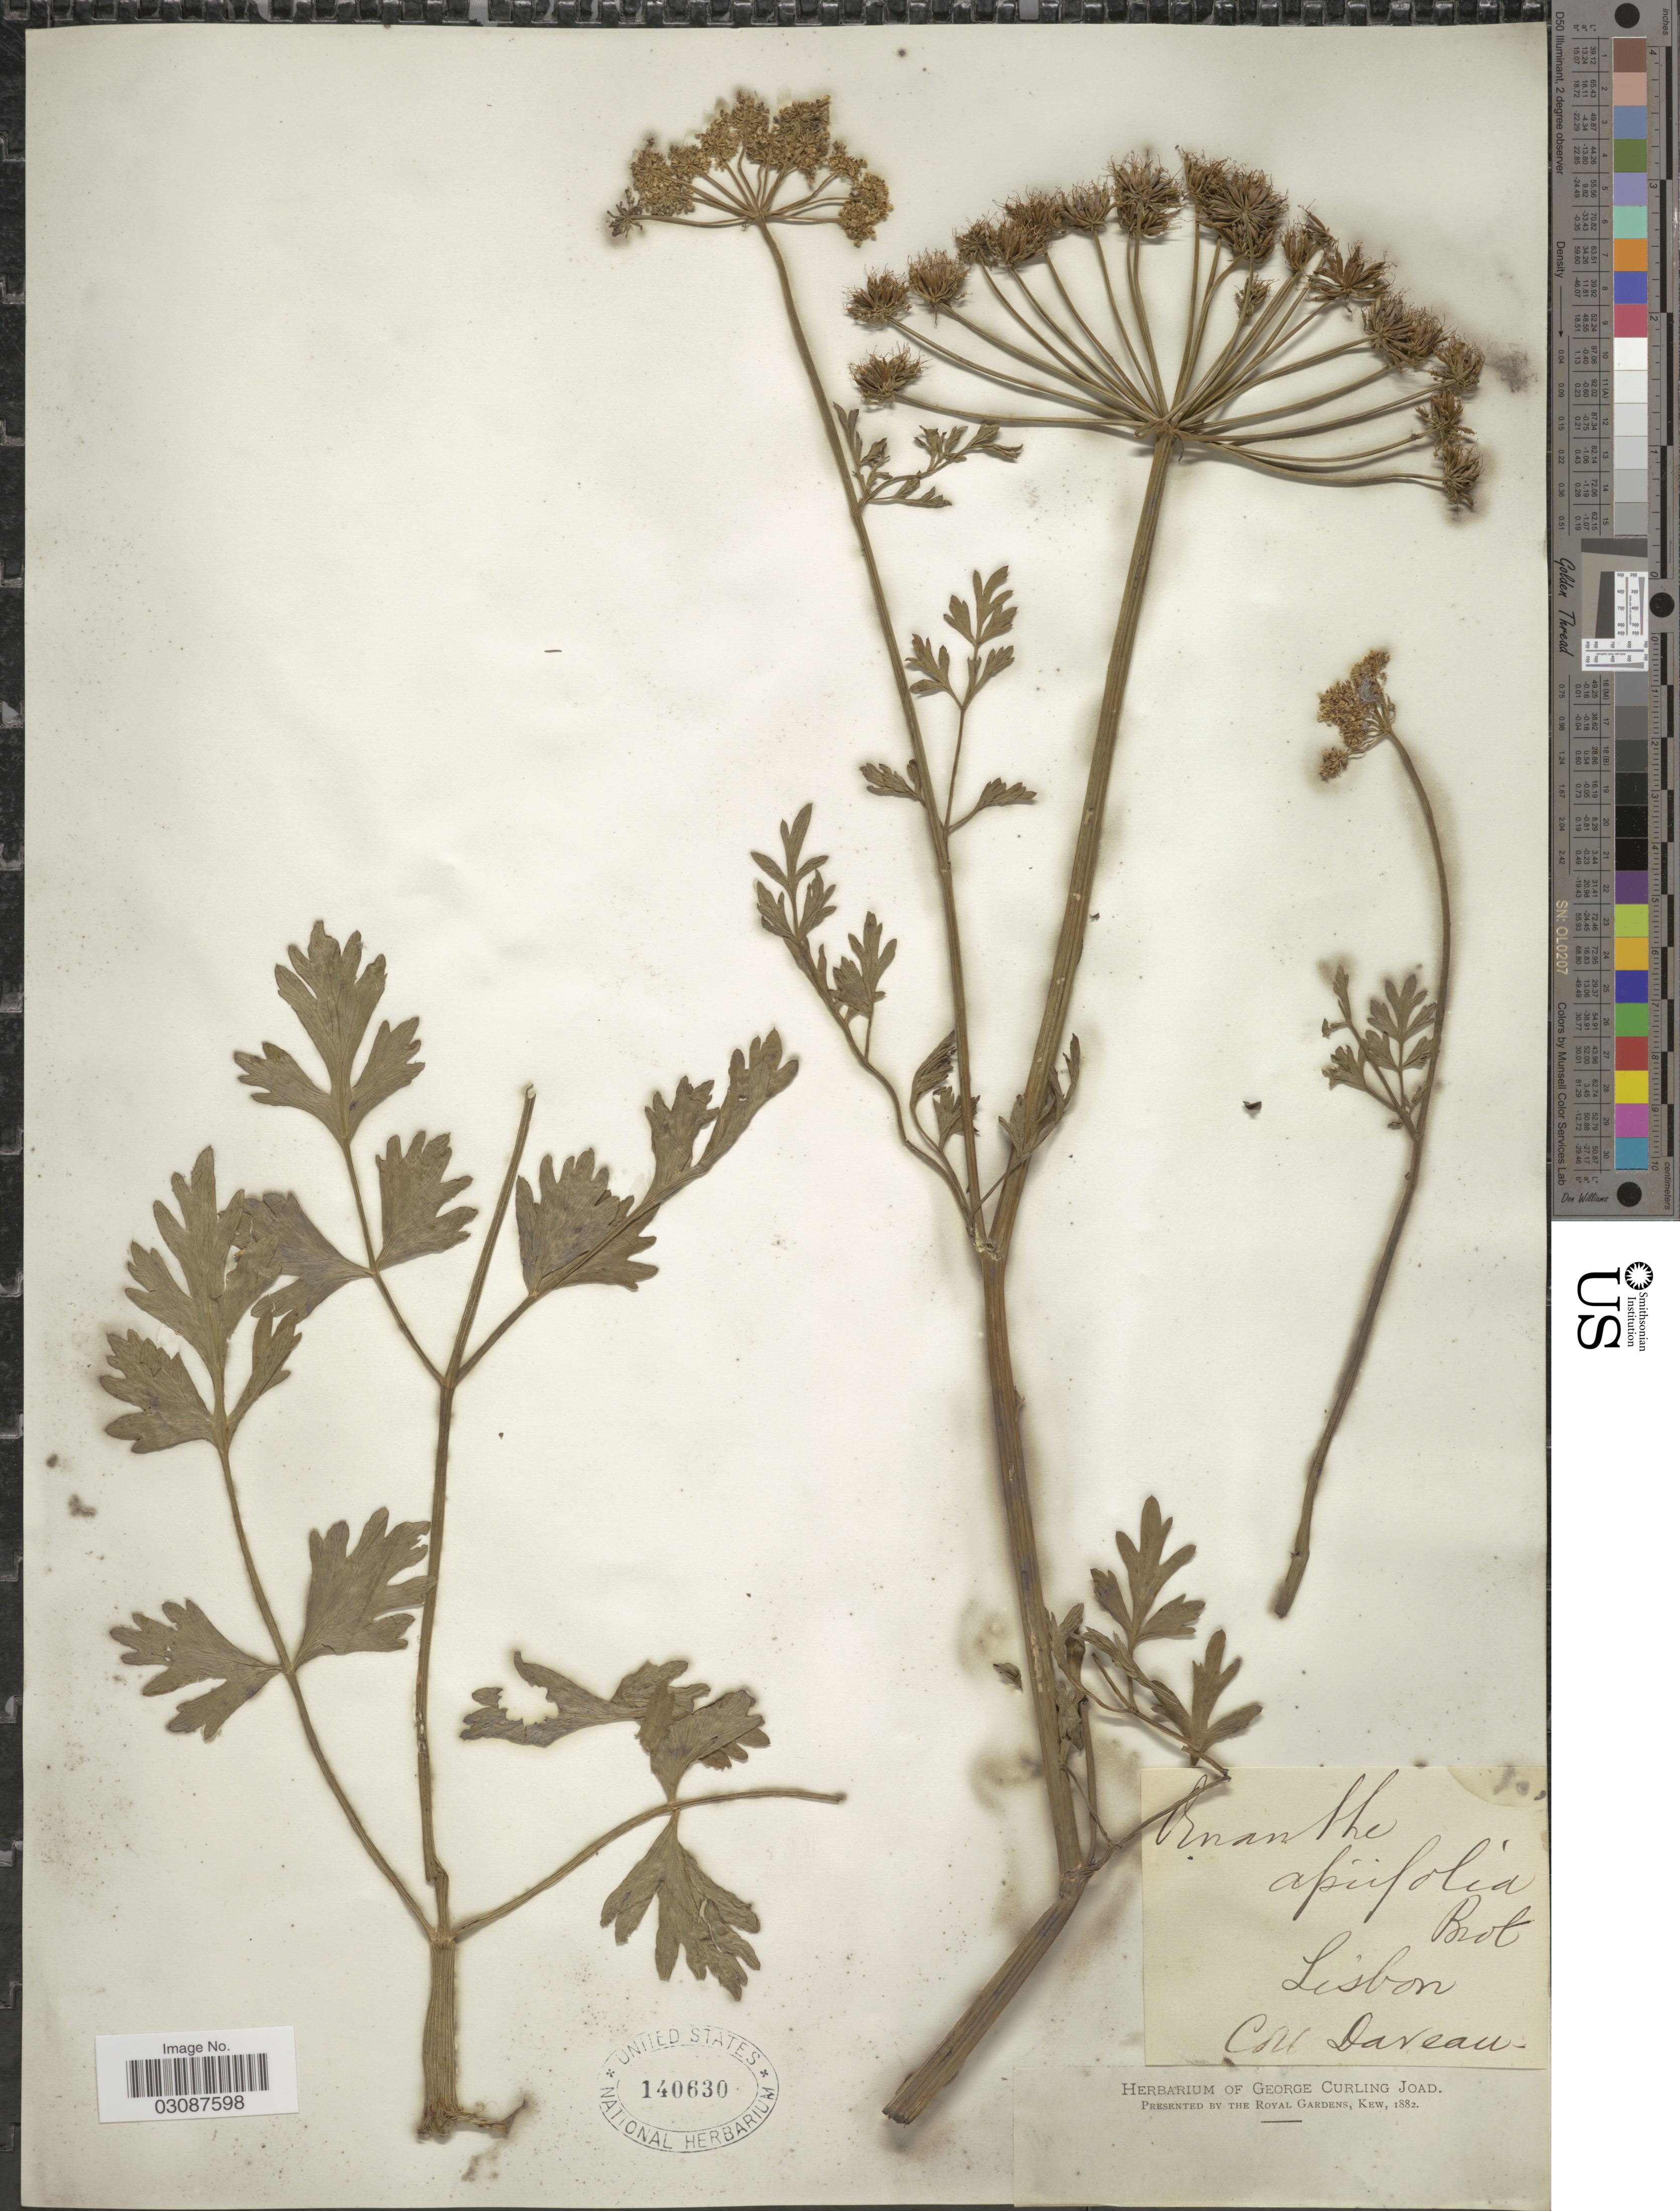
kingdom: Plantae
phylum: Tracheophyta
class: Magnoliopsida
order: Apiales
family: Apiaceae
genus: Oenanthe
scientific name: Oenanthe apiifolia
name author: Brot.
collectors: Daveau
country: Portugal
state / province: Lisboa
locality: Lisbon.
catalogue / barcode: US 140630